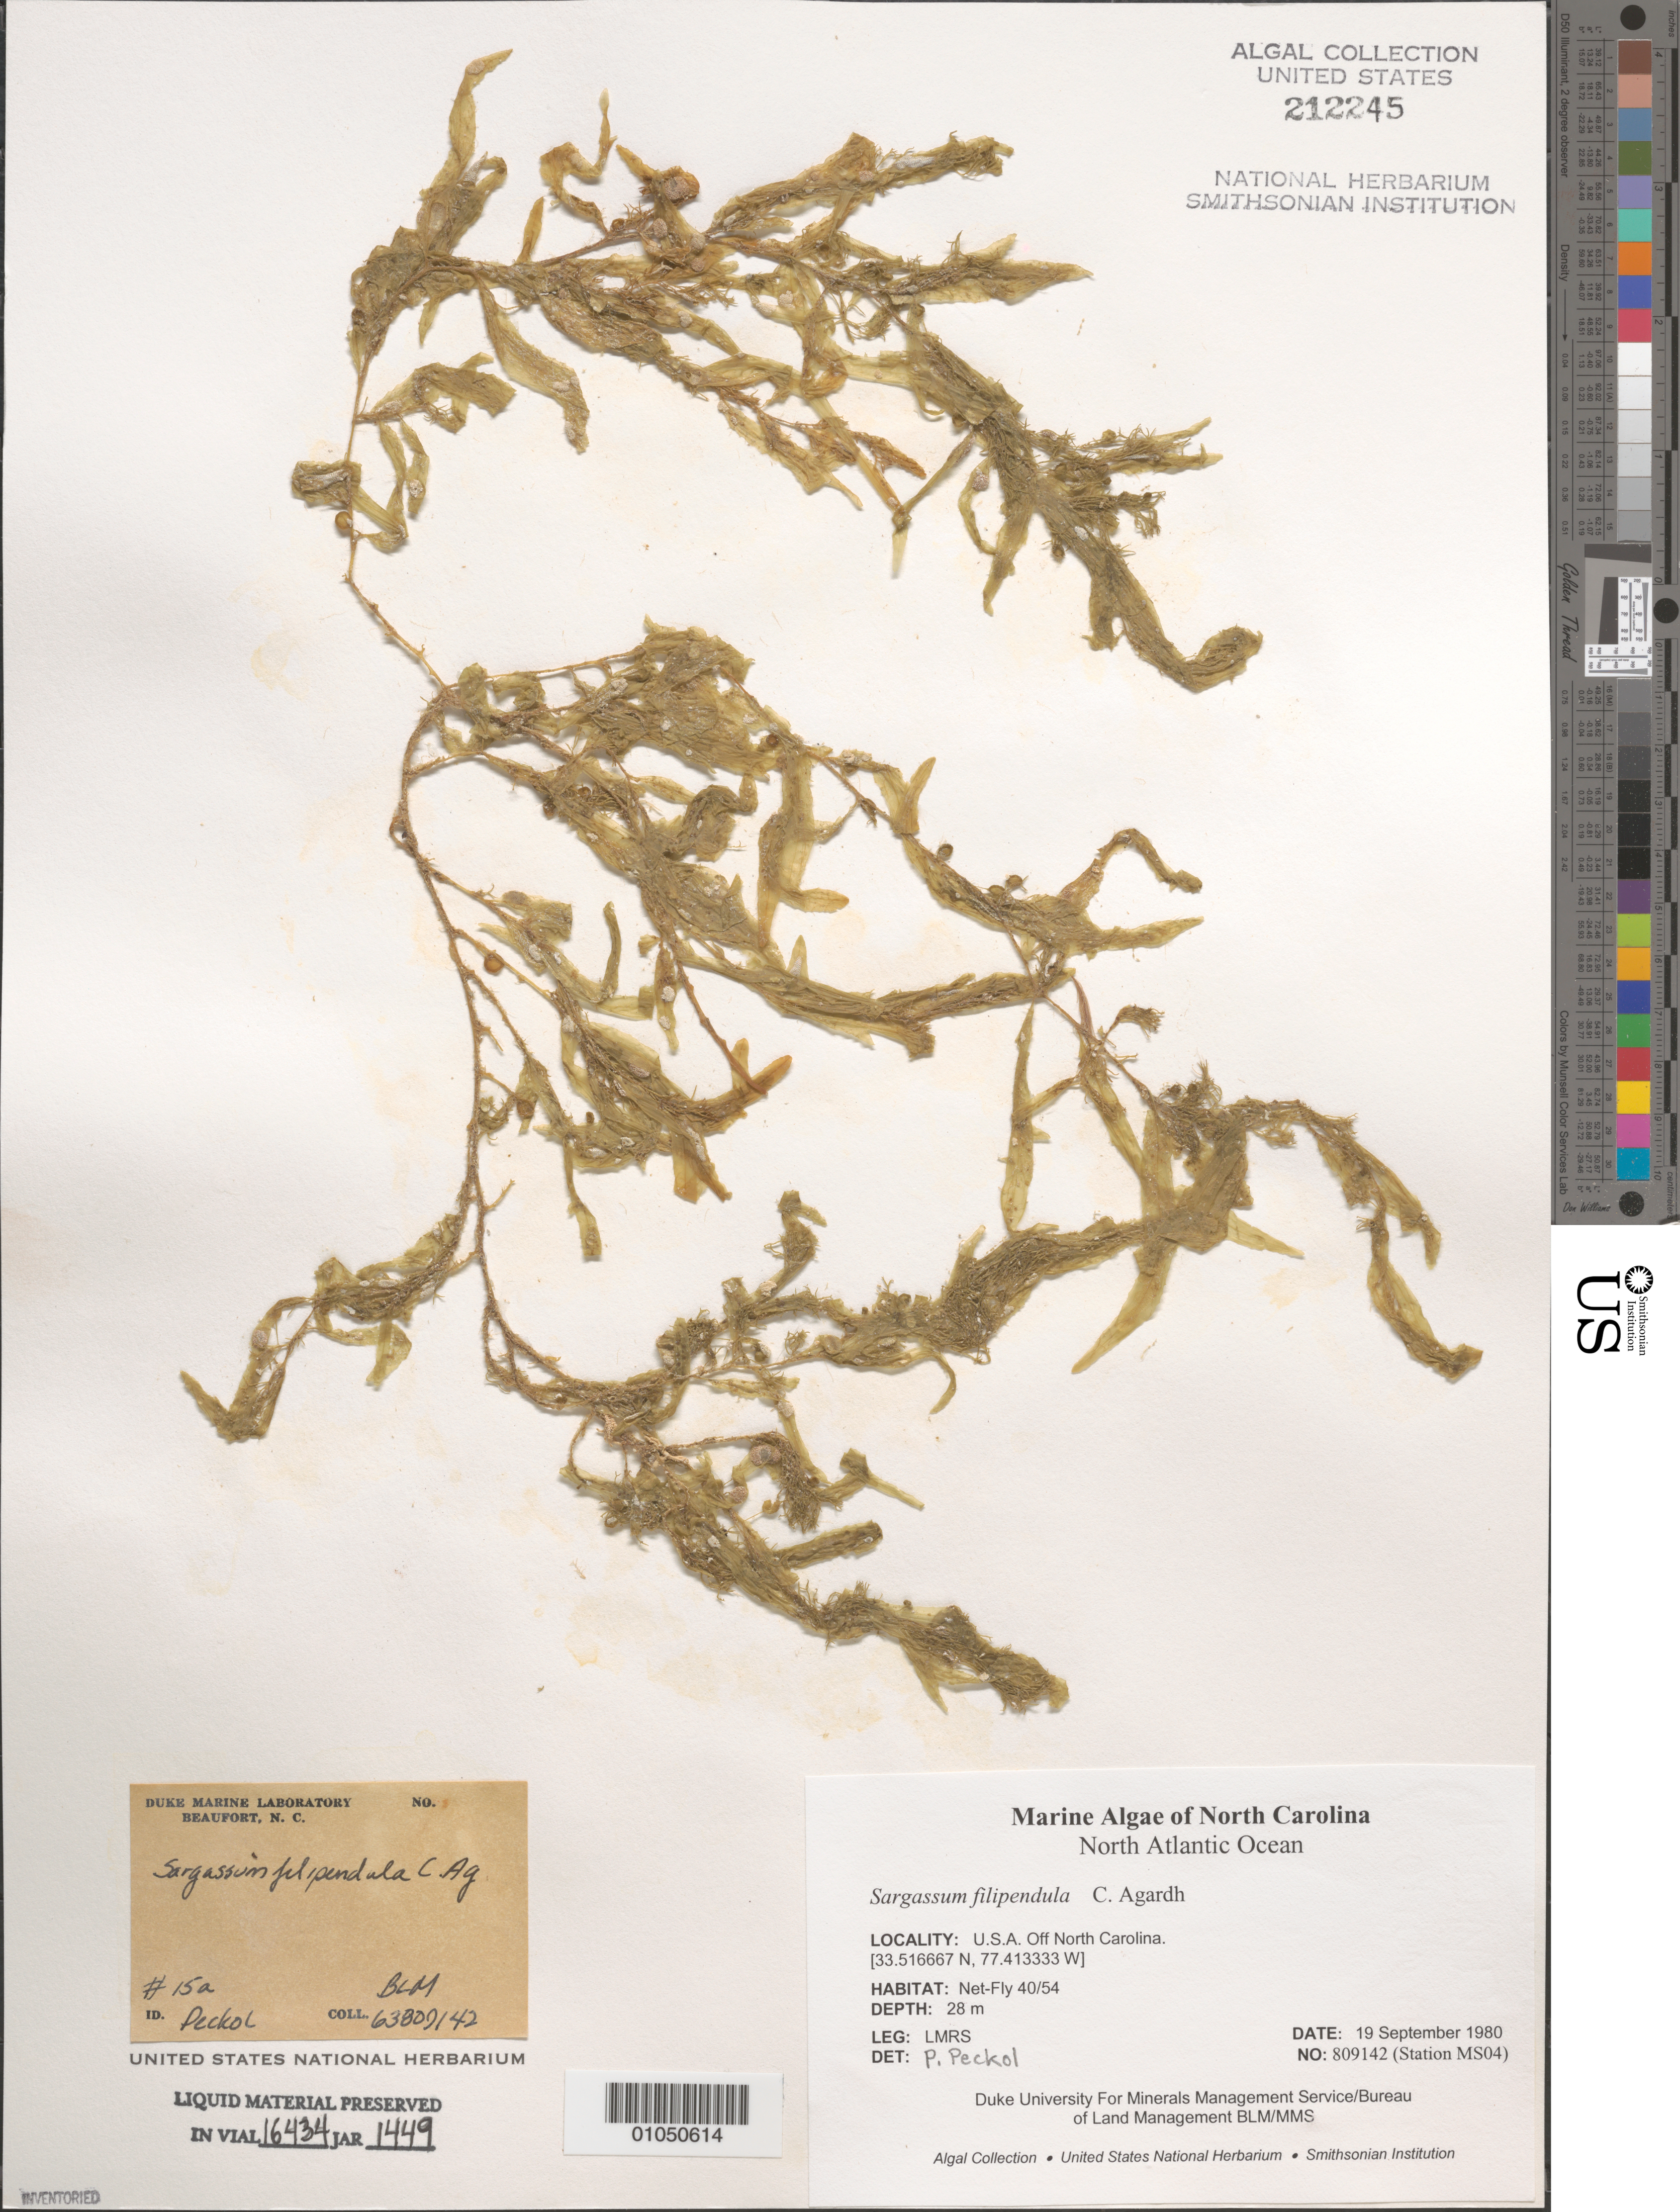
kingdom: Chromista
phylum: Ochrophyta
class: Phaeophyceae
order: Fucales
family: Sargassaceae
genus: Sargassum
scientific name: Sargassum filipendula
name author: C. Agardh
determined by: Peckol, P.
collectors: LMRS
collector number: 809142 Station MS04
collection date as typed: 19 Sep 1980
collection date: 1980-09-19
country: United States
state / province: North Carolina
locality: North Atlantic Ocean off North Carolina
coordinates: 33.516667 N, 77.413333 W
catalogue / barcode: US 212245